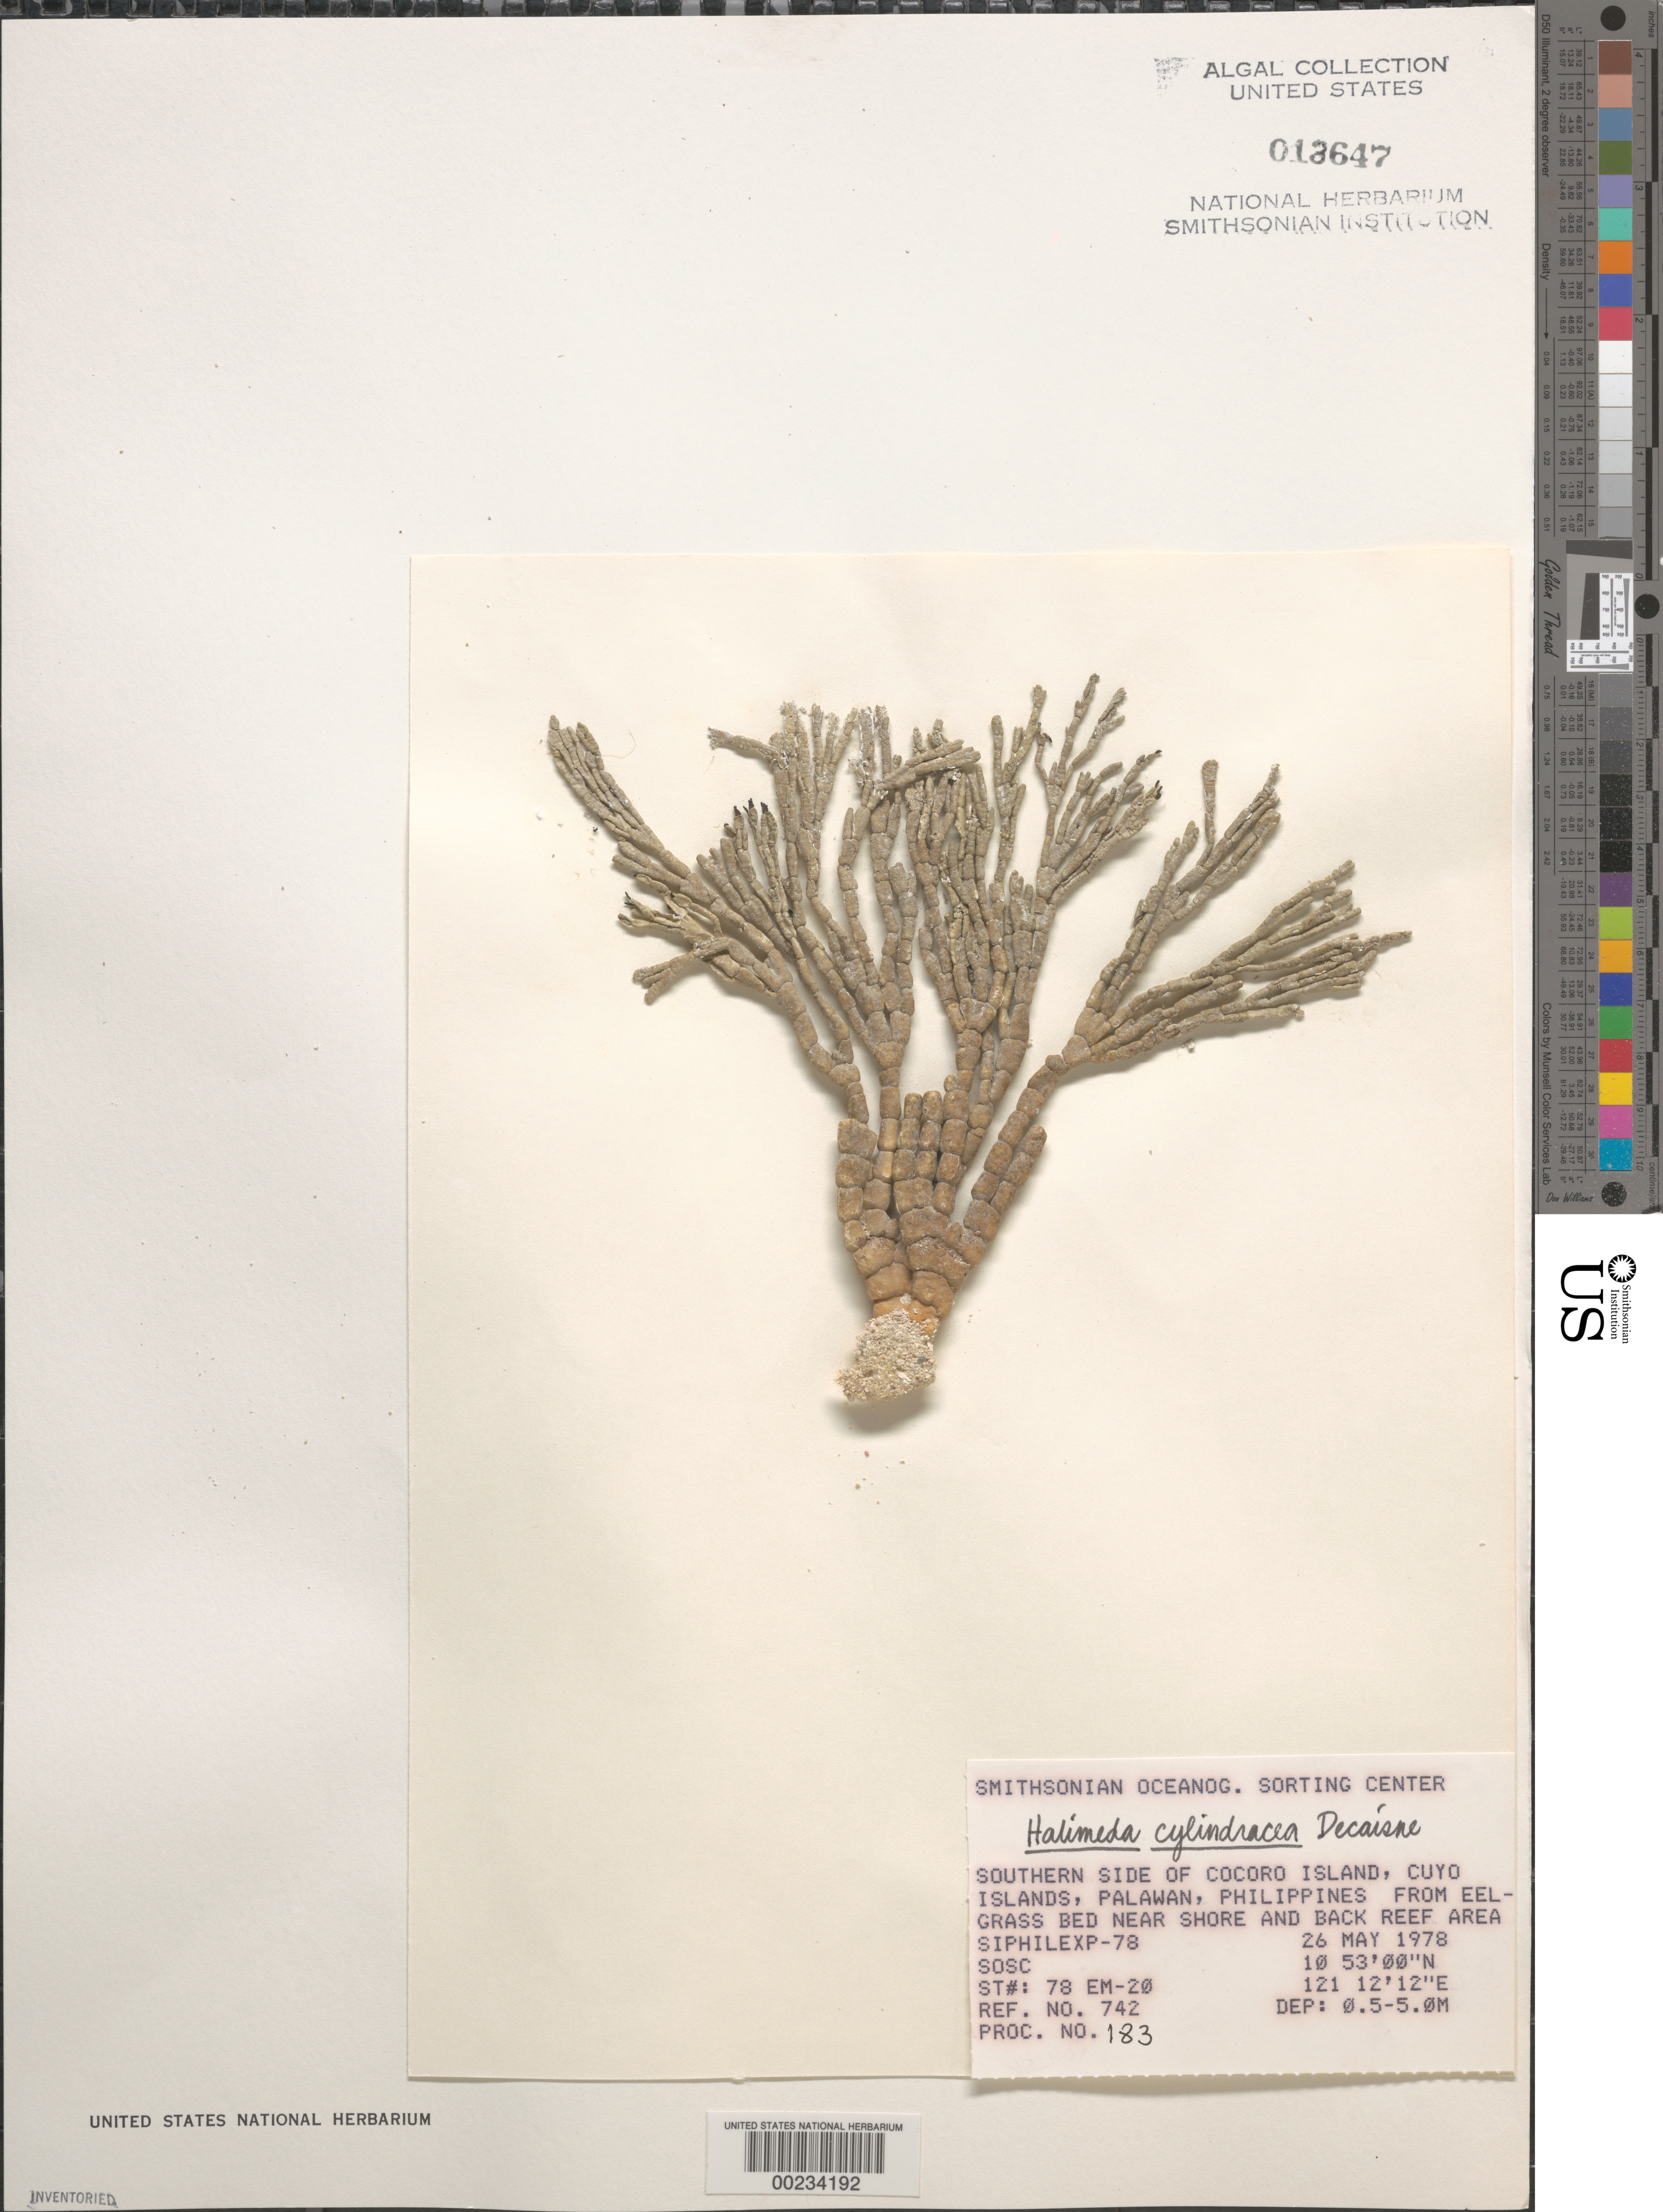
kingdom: Plantae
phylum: Chlorophyta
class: Ulvophyceae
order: Bryopsidales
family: Halimedaceae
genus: Halimeda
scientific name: Halimeda cylindracea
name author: Decne.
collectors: SOSC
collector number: Station 78 Em-20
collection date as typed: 26 May 1978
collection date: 1978-05-26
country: Philippines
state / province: Mimaropa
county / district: Palawan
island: Cocoro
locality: Southern side of island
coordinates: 10 53' 00" N, 121 12' 12" E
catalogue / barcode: US 13647